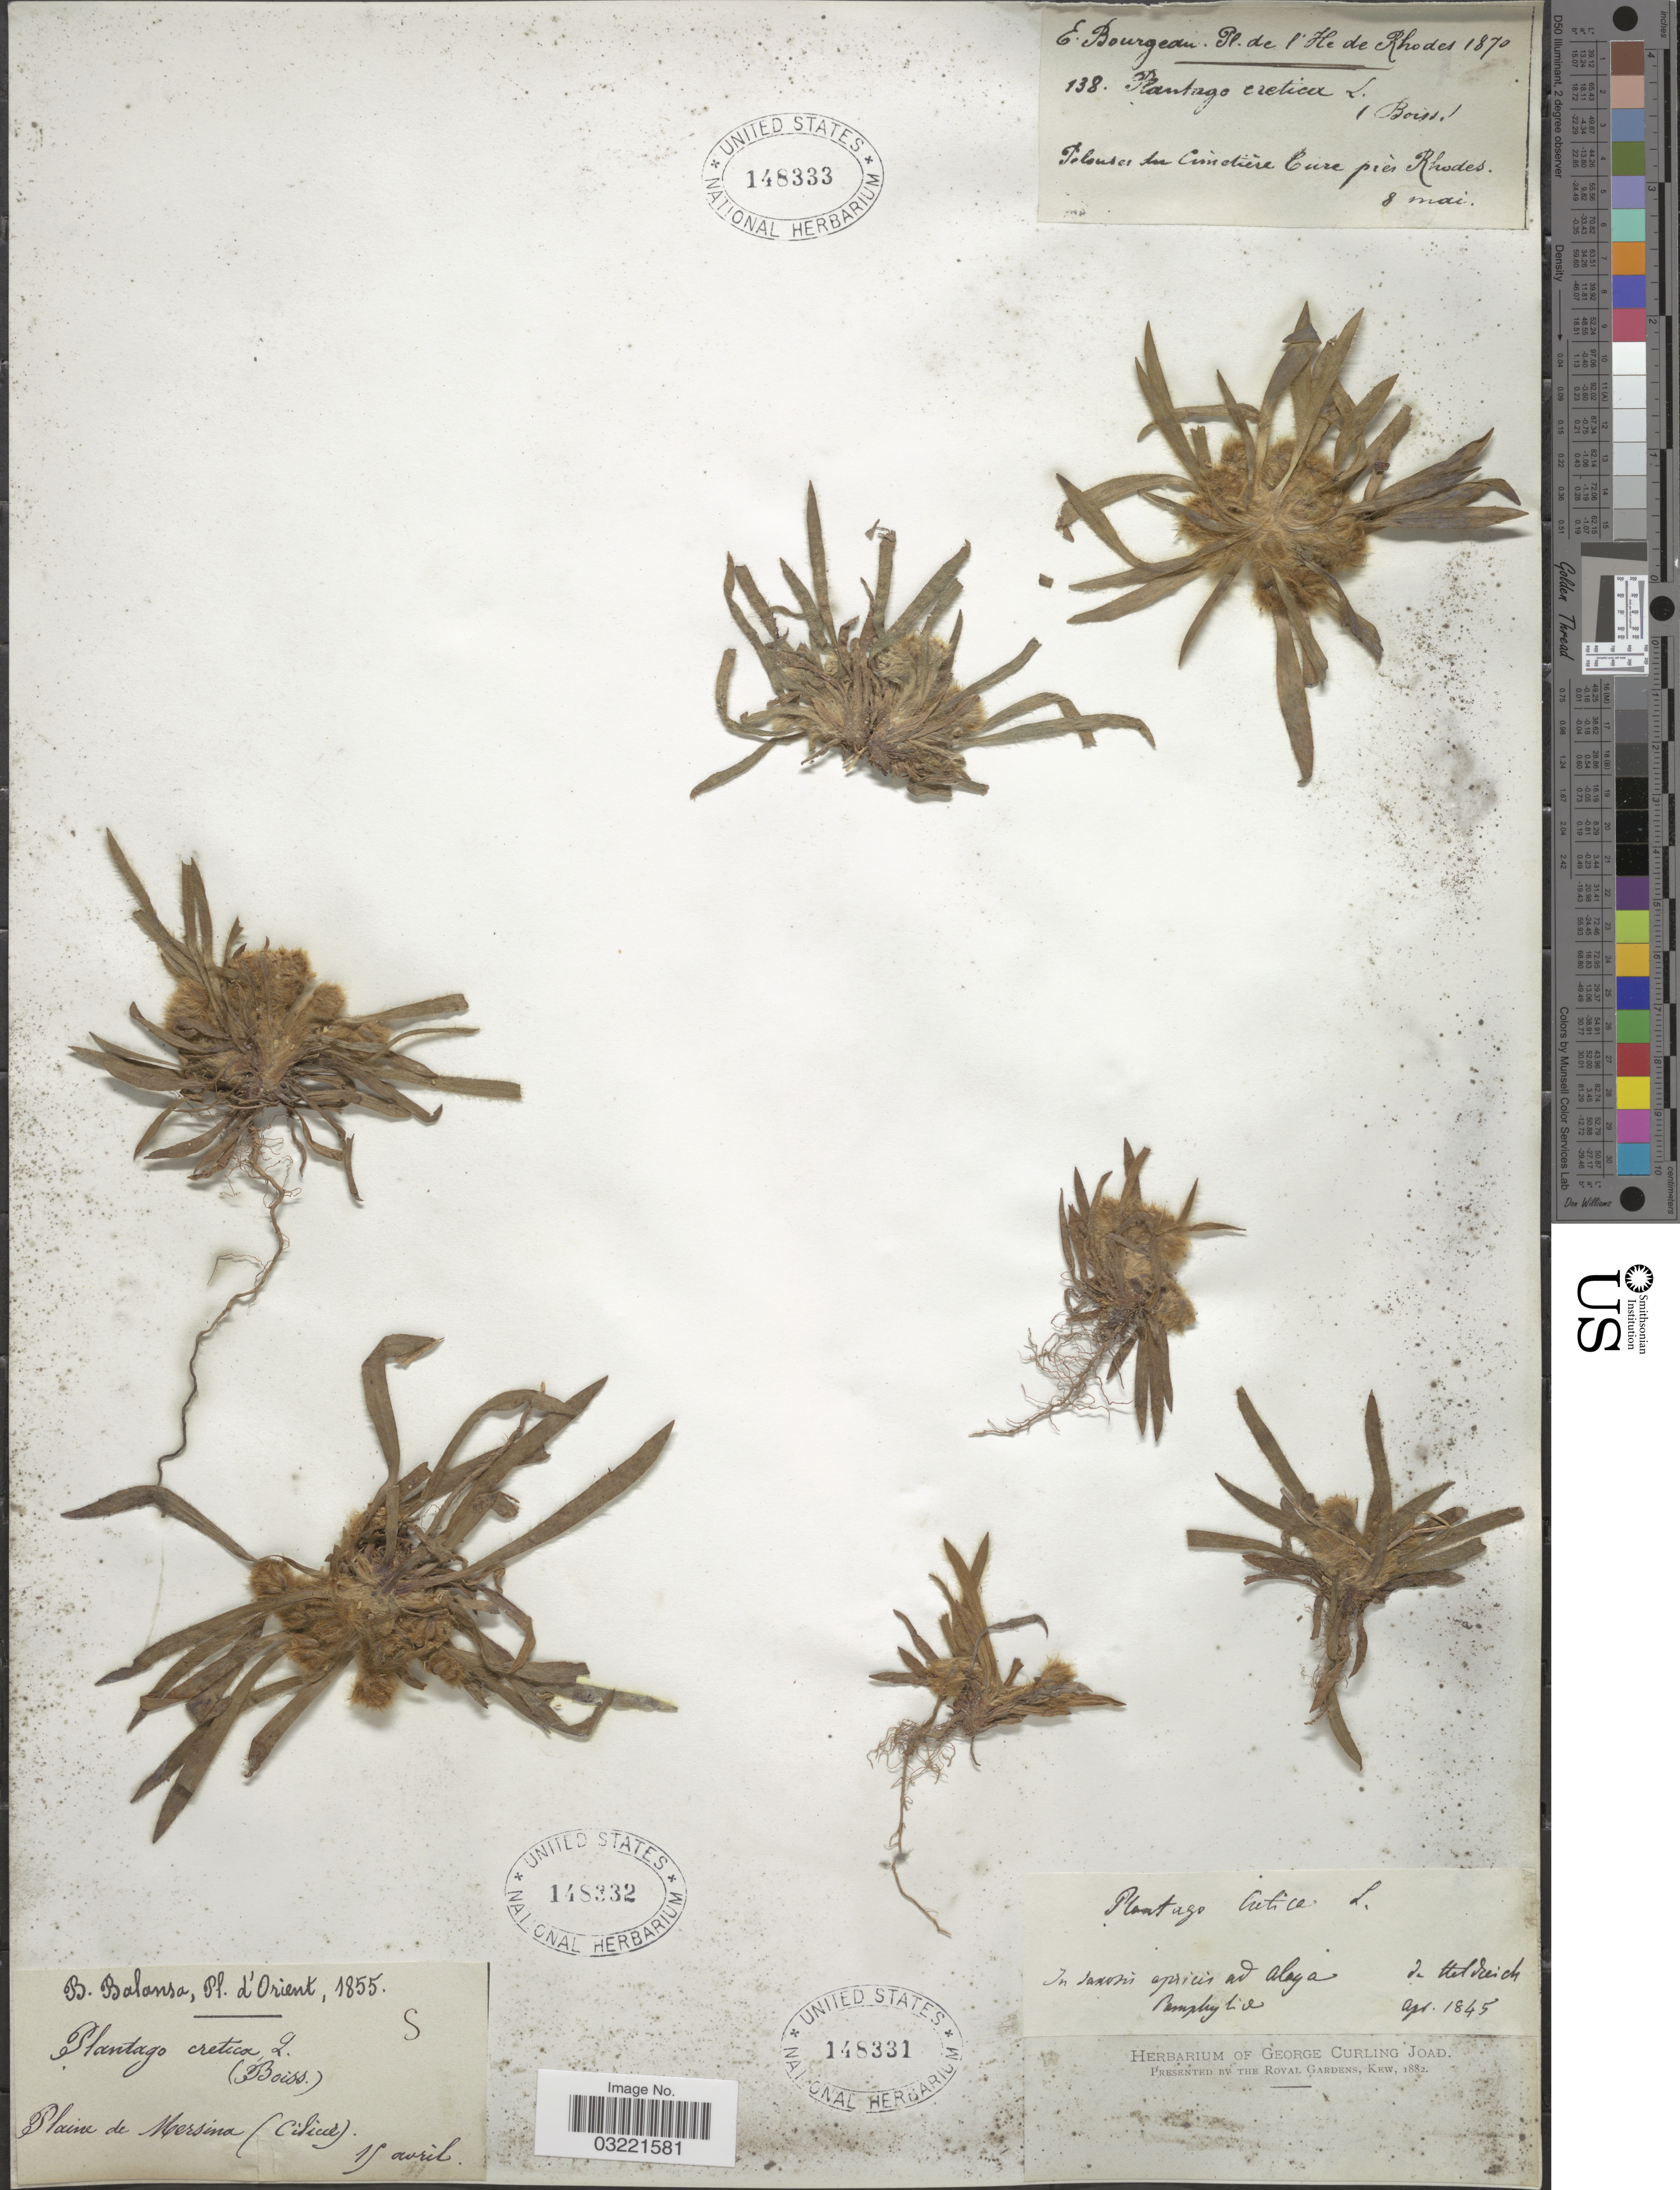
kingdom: Plantae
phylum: Tracheophyta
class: Magnoliopsida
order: Lamiales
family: Plantaginaceae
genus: Plantago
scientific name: Plantago cretica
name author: L.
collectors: -. De Heldreich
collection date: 1845-04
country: Turkey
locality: In saxosis apricis ad Alaya. Pomphyliae.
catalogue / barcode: US 148331-3